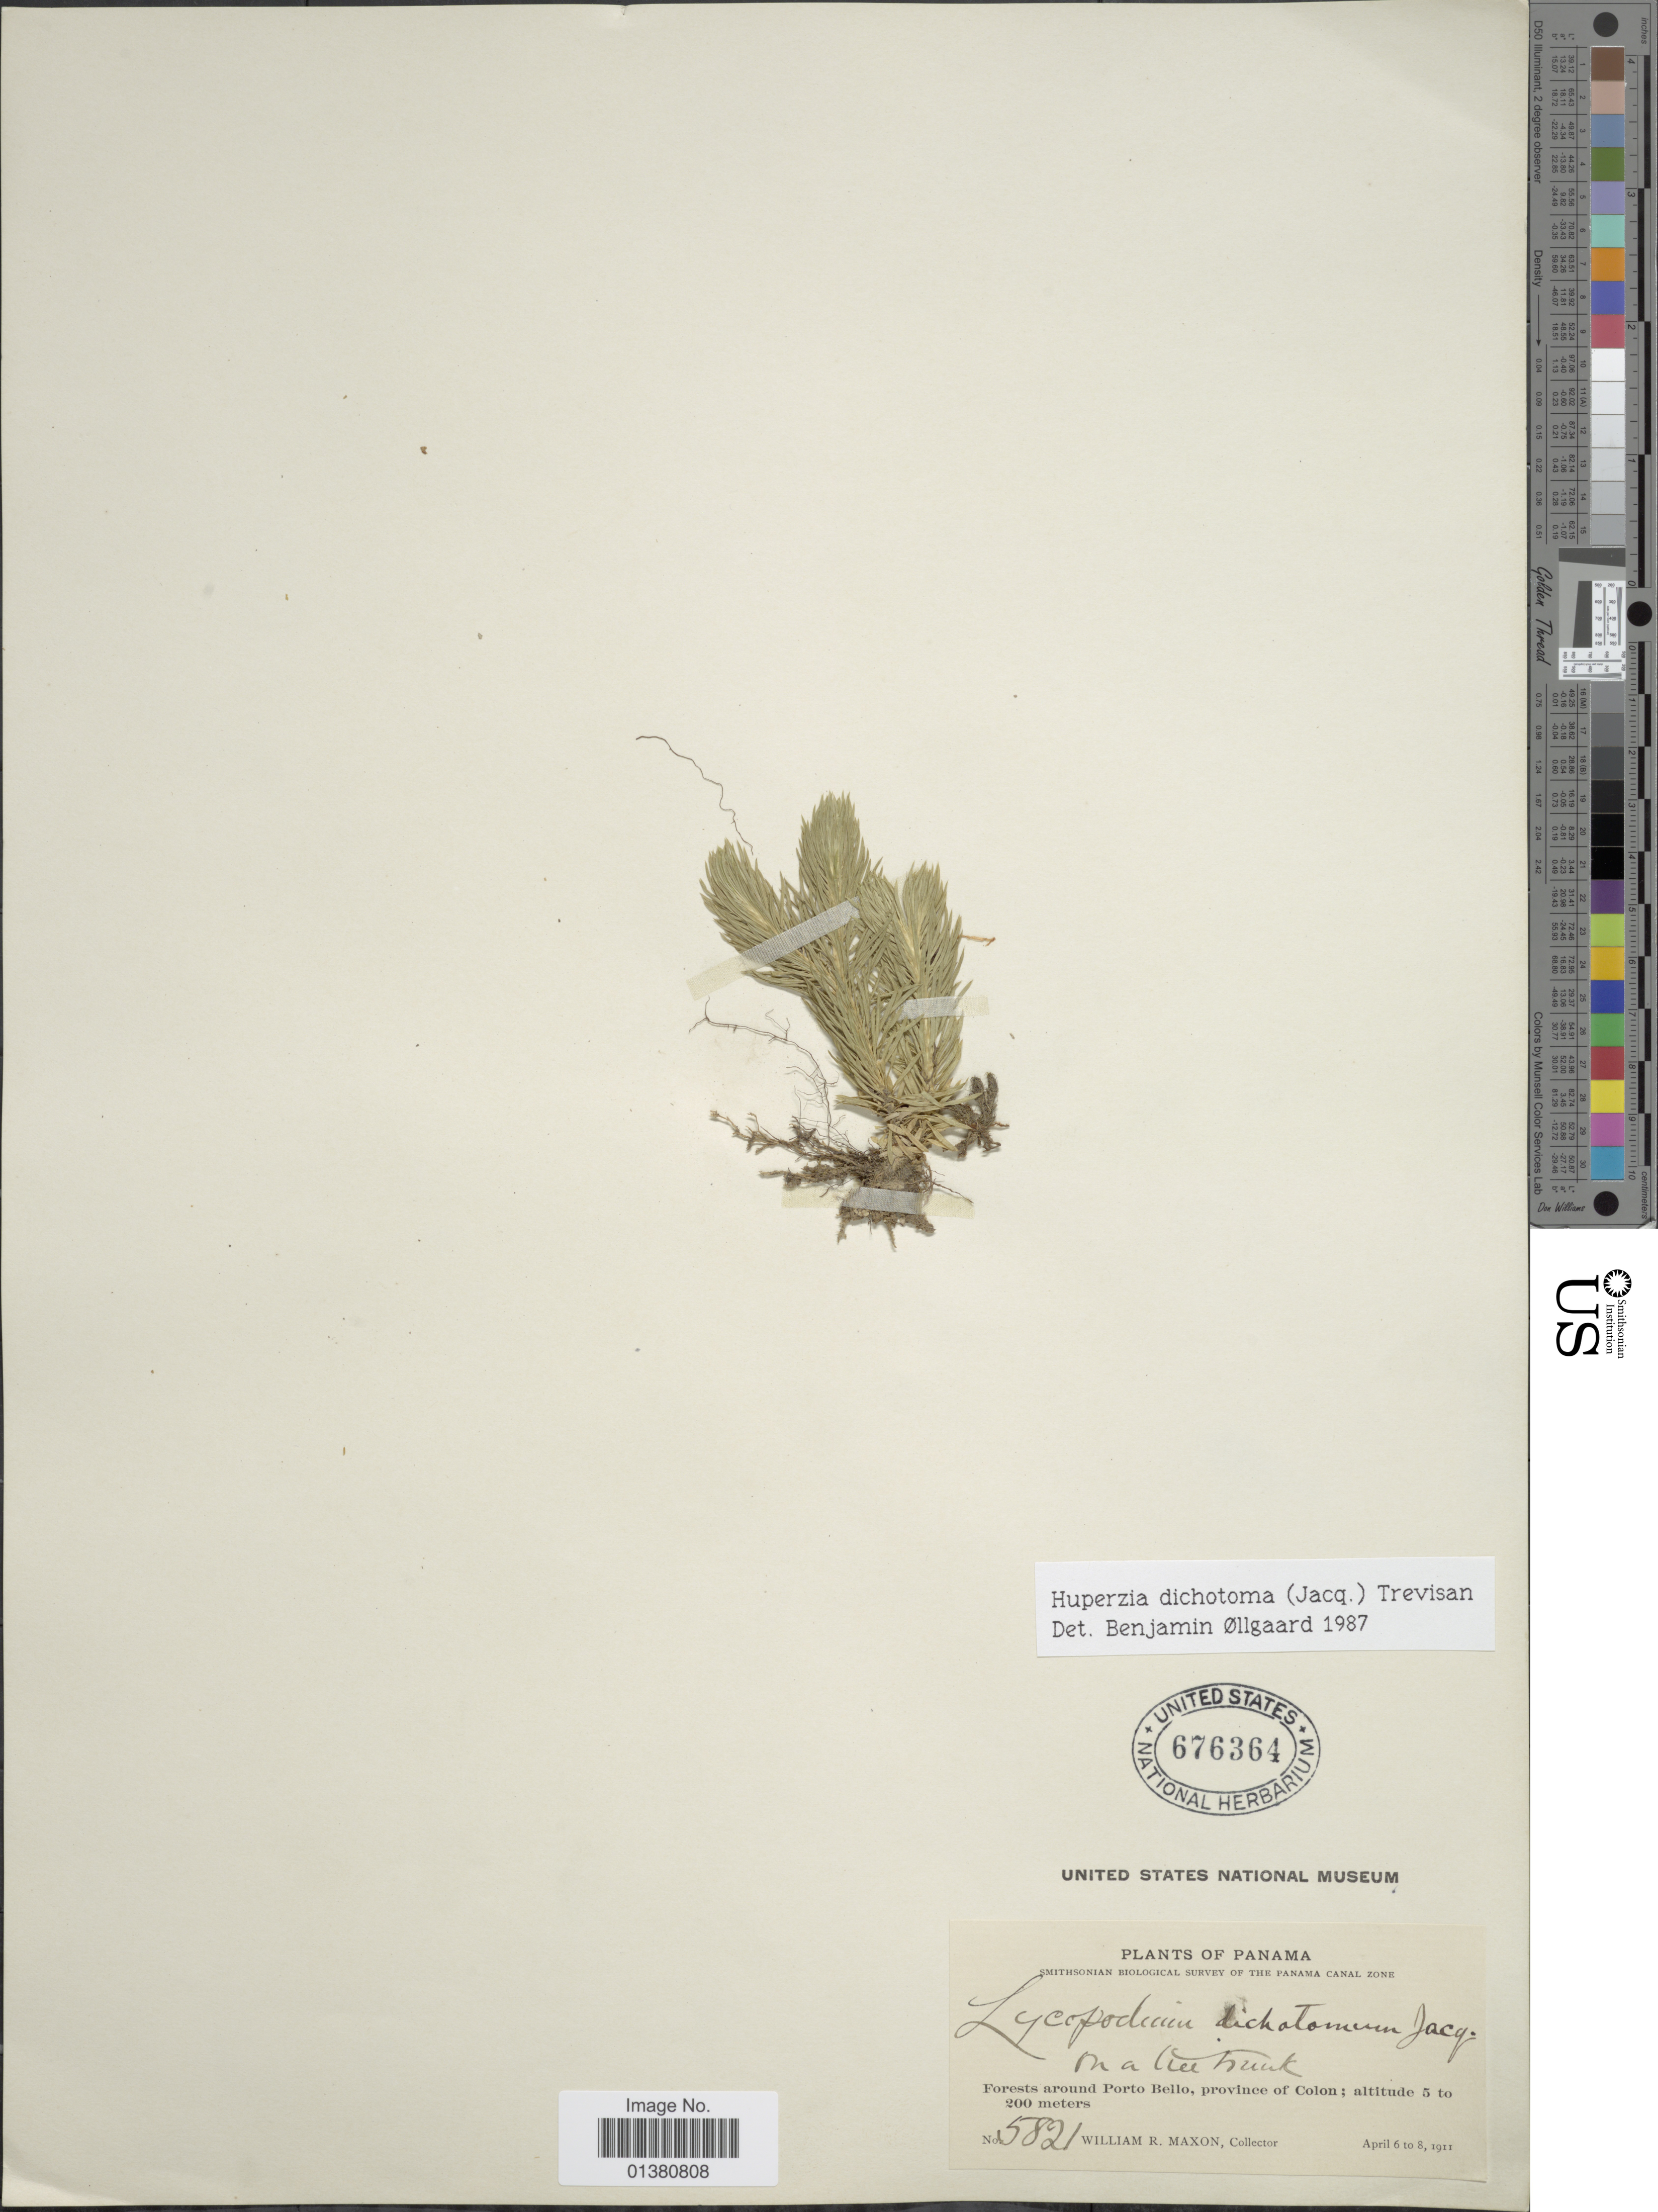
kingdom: Plantae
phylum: Tracheophyta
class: Lycopodiopsida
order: Lycopodiales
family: Lycopodiaceae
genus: Phlegmariurus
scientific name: Phlegmariurus dichotomus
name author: (Jacq.) W.H. Wagner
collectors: W. R. Maxon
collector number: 5821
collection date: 1911-04-06/1911-04-08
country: Panama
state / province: Colón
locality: Forest around Porto Bello, province of Colon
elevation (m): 5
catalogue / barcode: US 676364